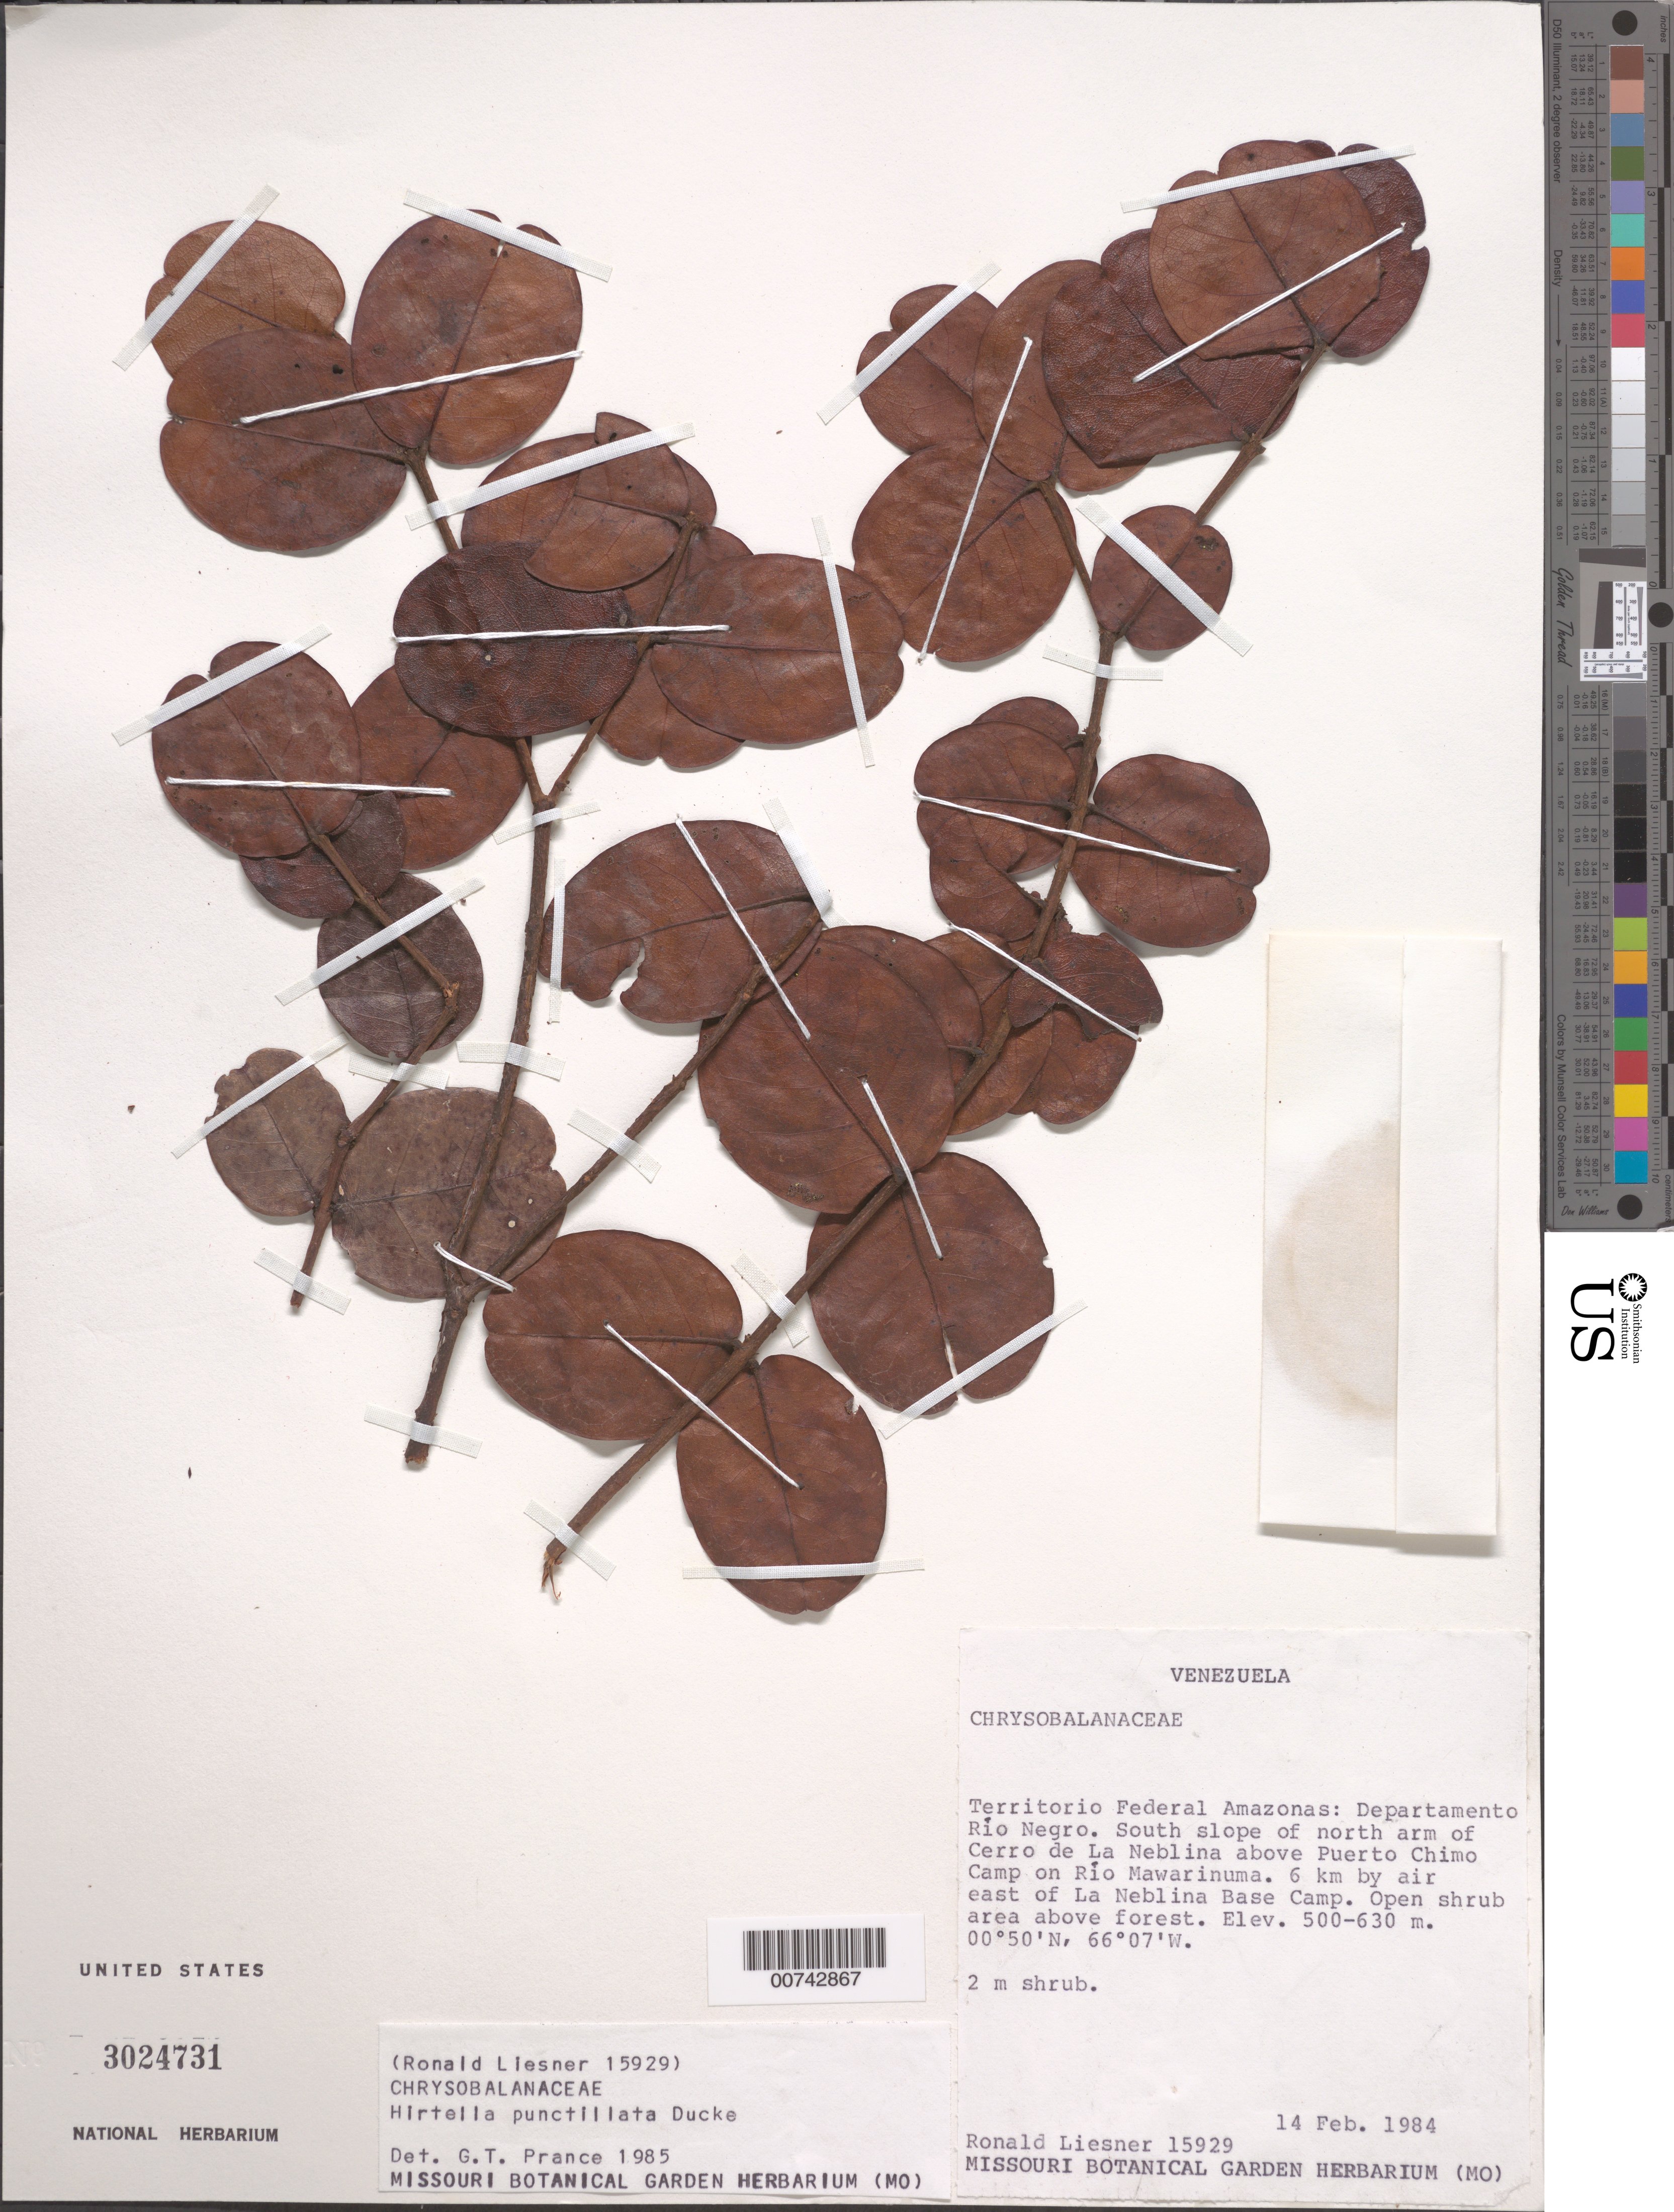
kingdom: Plantae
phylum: Tracheophyta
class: Magnoliopsida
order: Malpighiales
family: Chrysobalanaceae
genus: Hirtella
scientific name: Hirtella punctillata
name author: Ducke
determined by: Prance, G. T.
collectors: R. L. Liesner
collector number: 15929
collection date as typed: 14-Feb-84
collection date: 1984-02-14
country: Venezuela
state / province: Amazonas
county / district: Río Negro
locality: Cerro de La Neblina, N arm, above Puerto Chimo Camp on Río Mawarinuma; 6 km by air E of La Neblina Base Camp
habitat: Open shrub area above forest; south slope of cerro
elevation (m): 500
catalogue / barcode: US 3024731